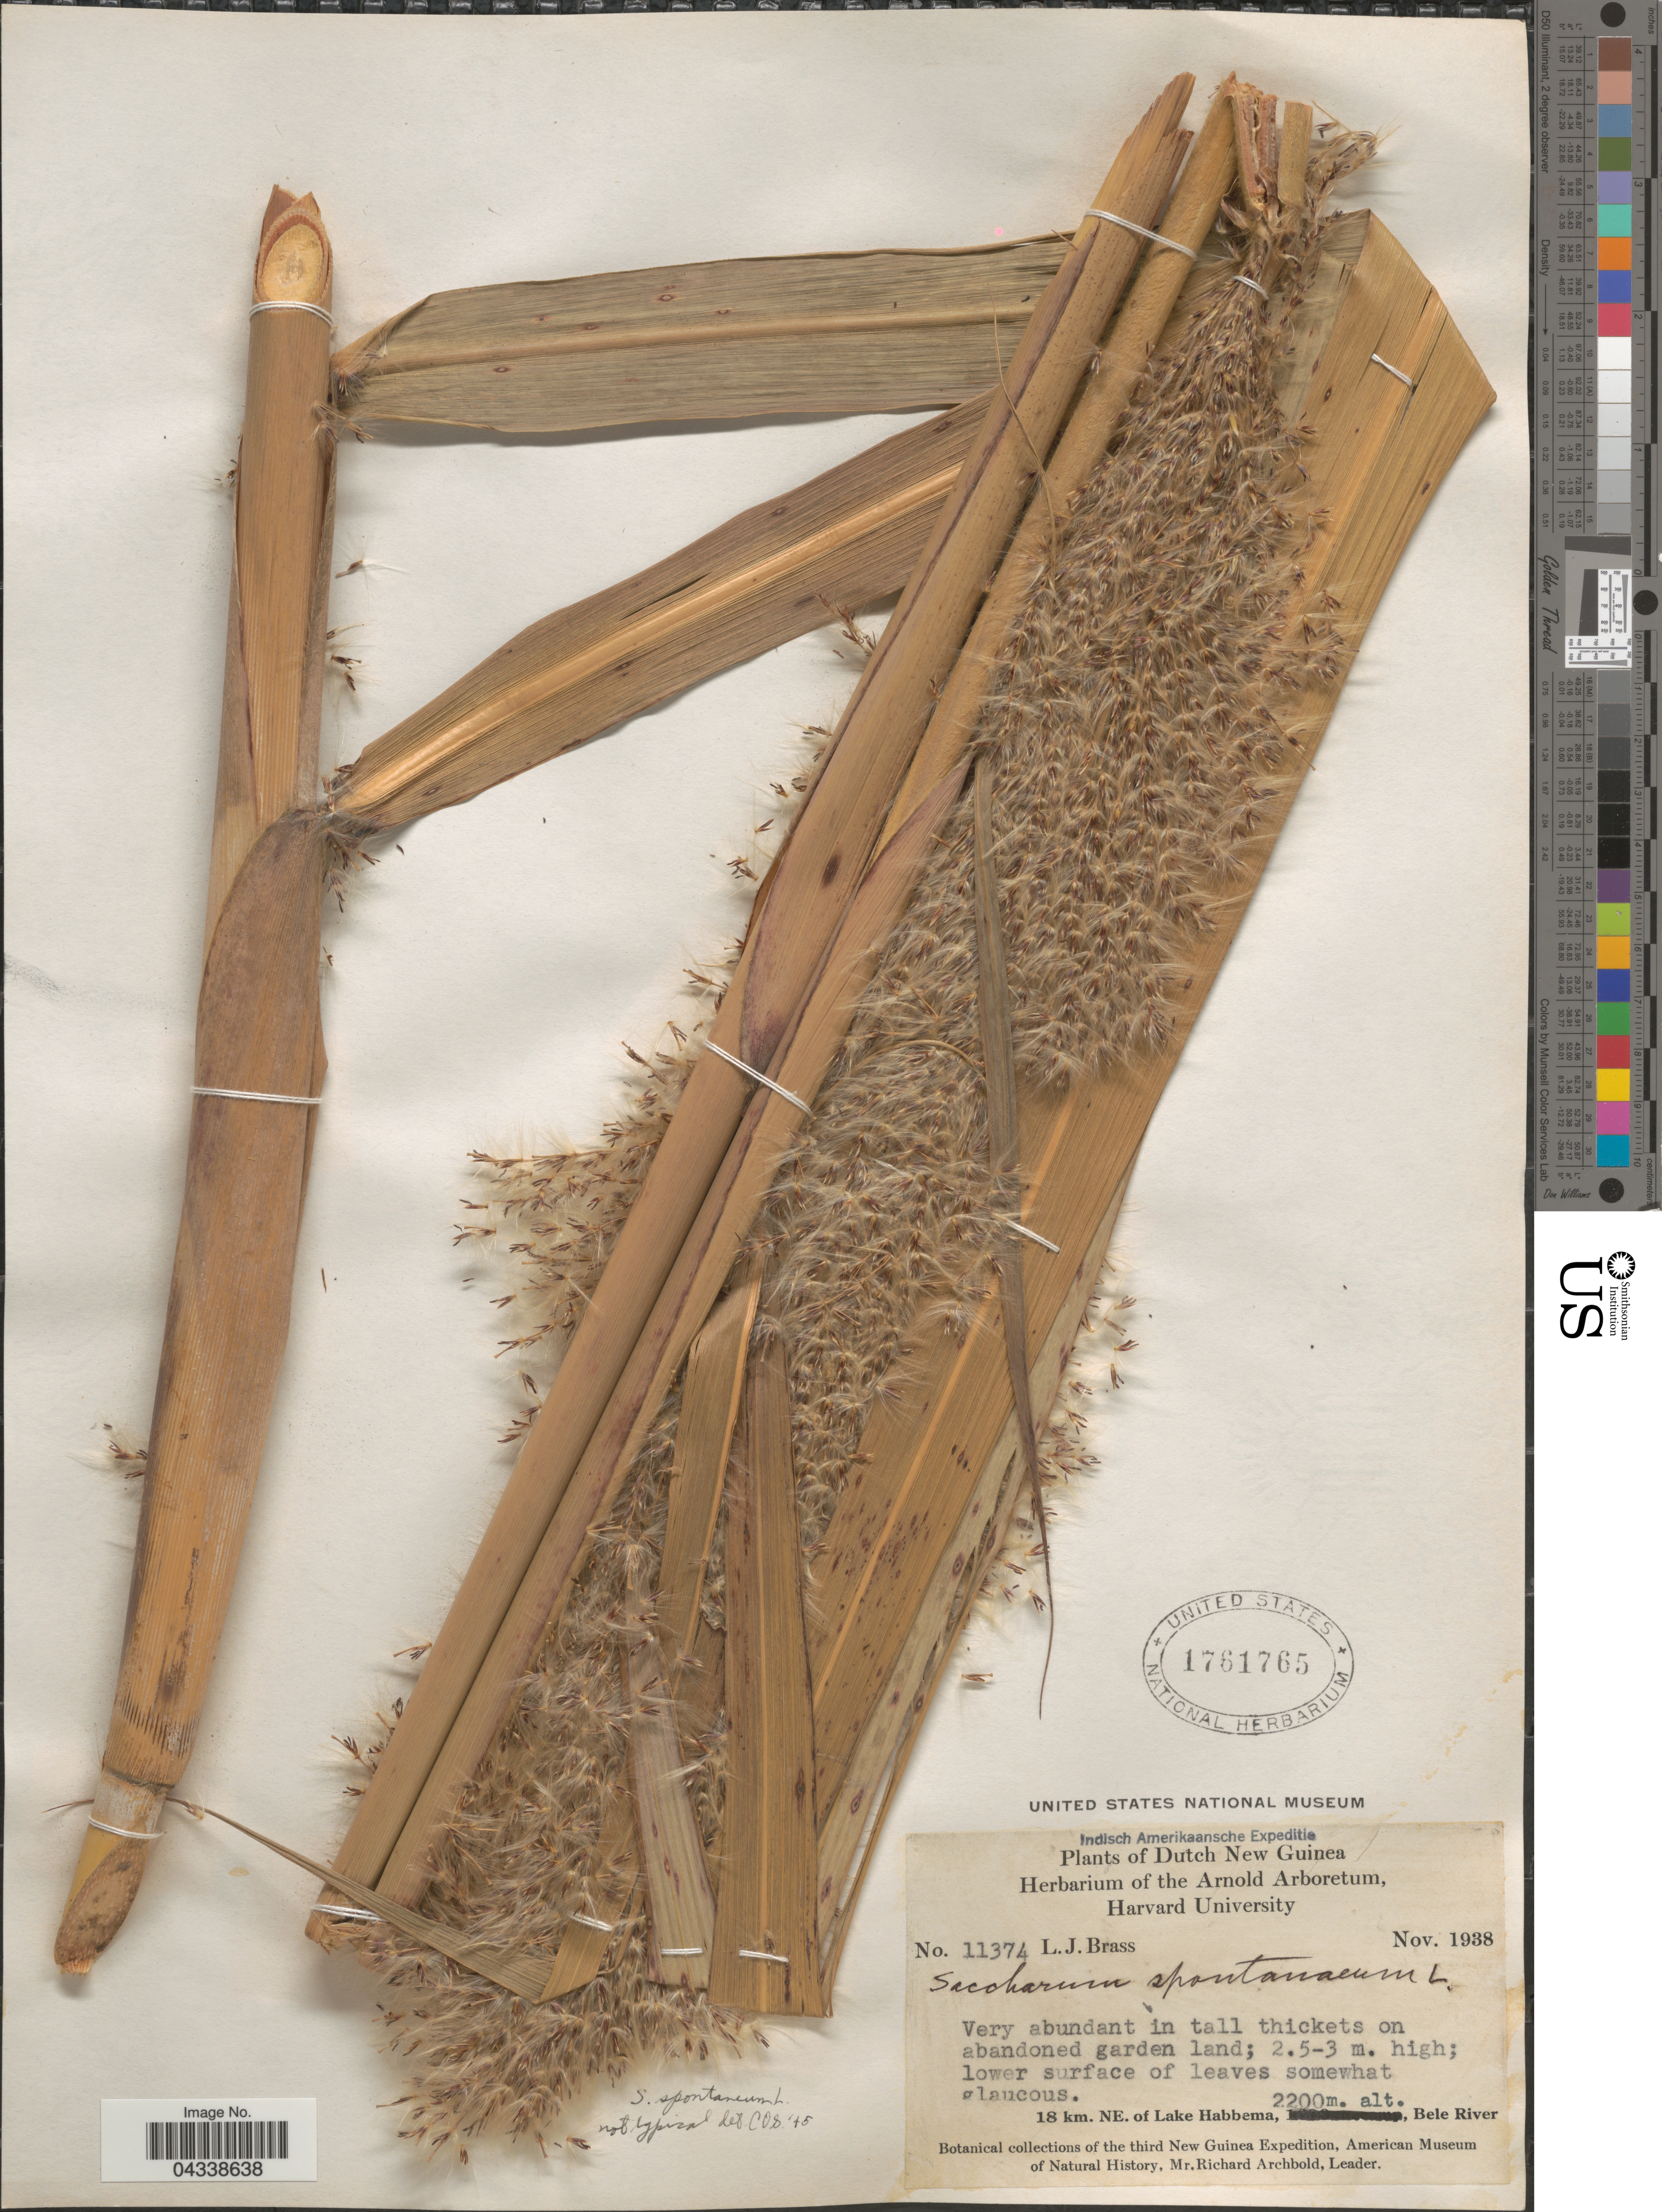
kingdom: Plantae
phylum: Tracheophyta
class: Liliopsida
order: Poales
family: Poaceae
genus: Saccharum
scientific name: Saccharum robustum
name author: Brandes & Jeswiet ex Grassl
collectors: L. J. Brass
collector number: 11374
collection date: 1938-11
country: Indonesia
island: New Guinea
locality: Indisch Amerikaansche Expeditie. Dutch New Guinea. 18 km. NE. of Lake Habbema, Bele River. The third New Guinea Expedition.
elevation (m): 2200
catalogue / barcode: US 1761765